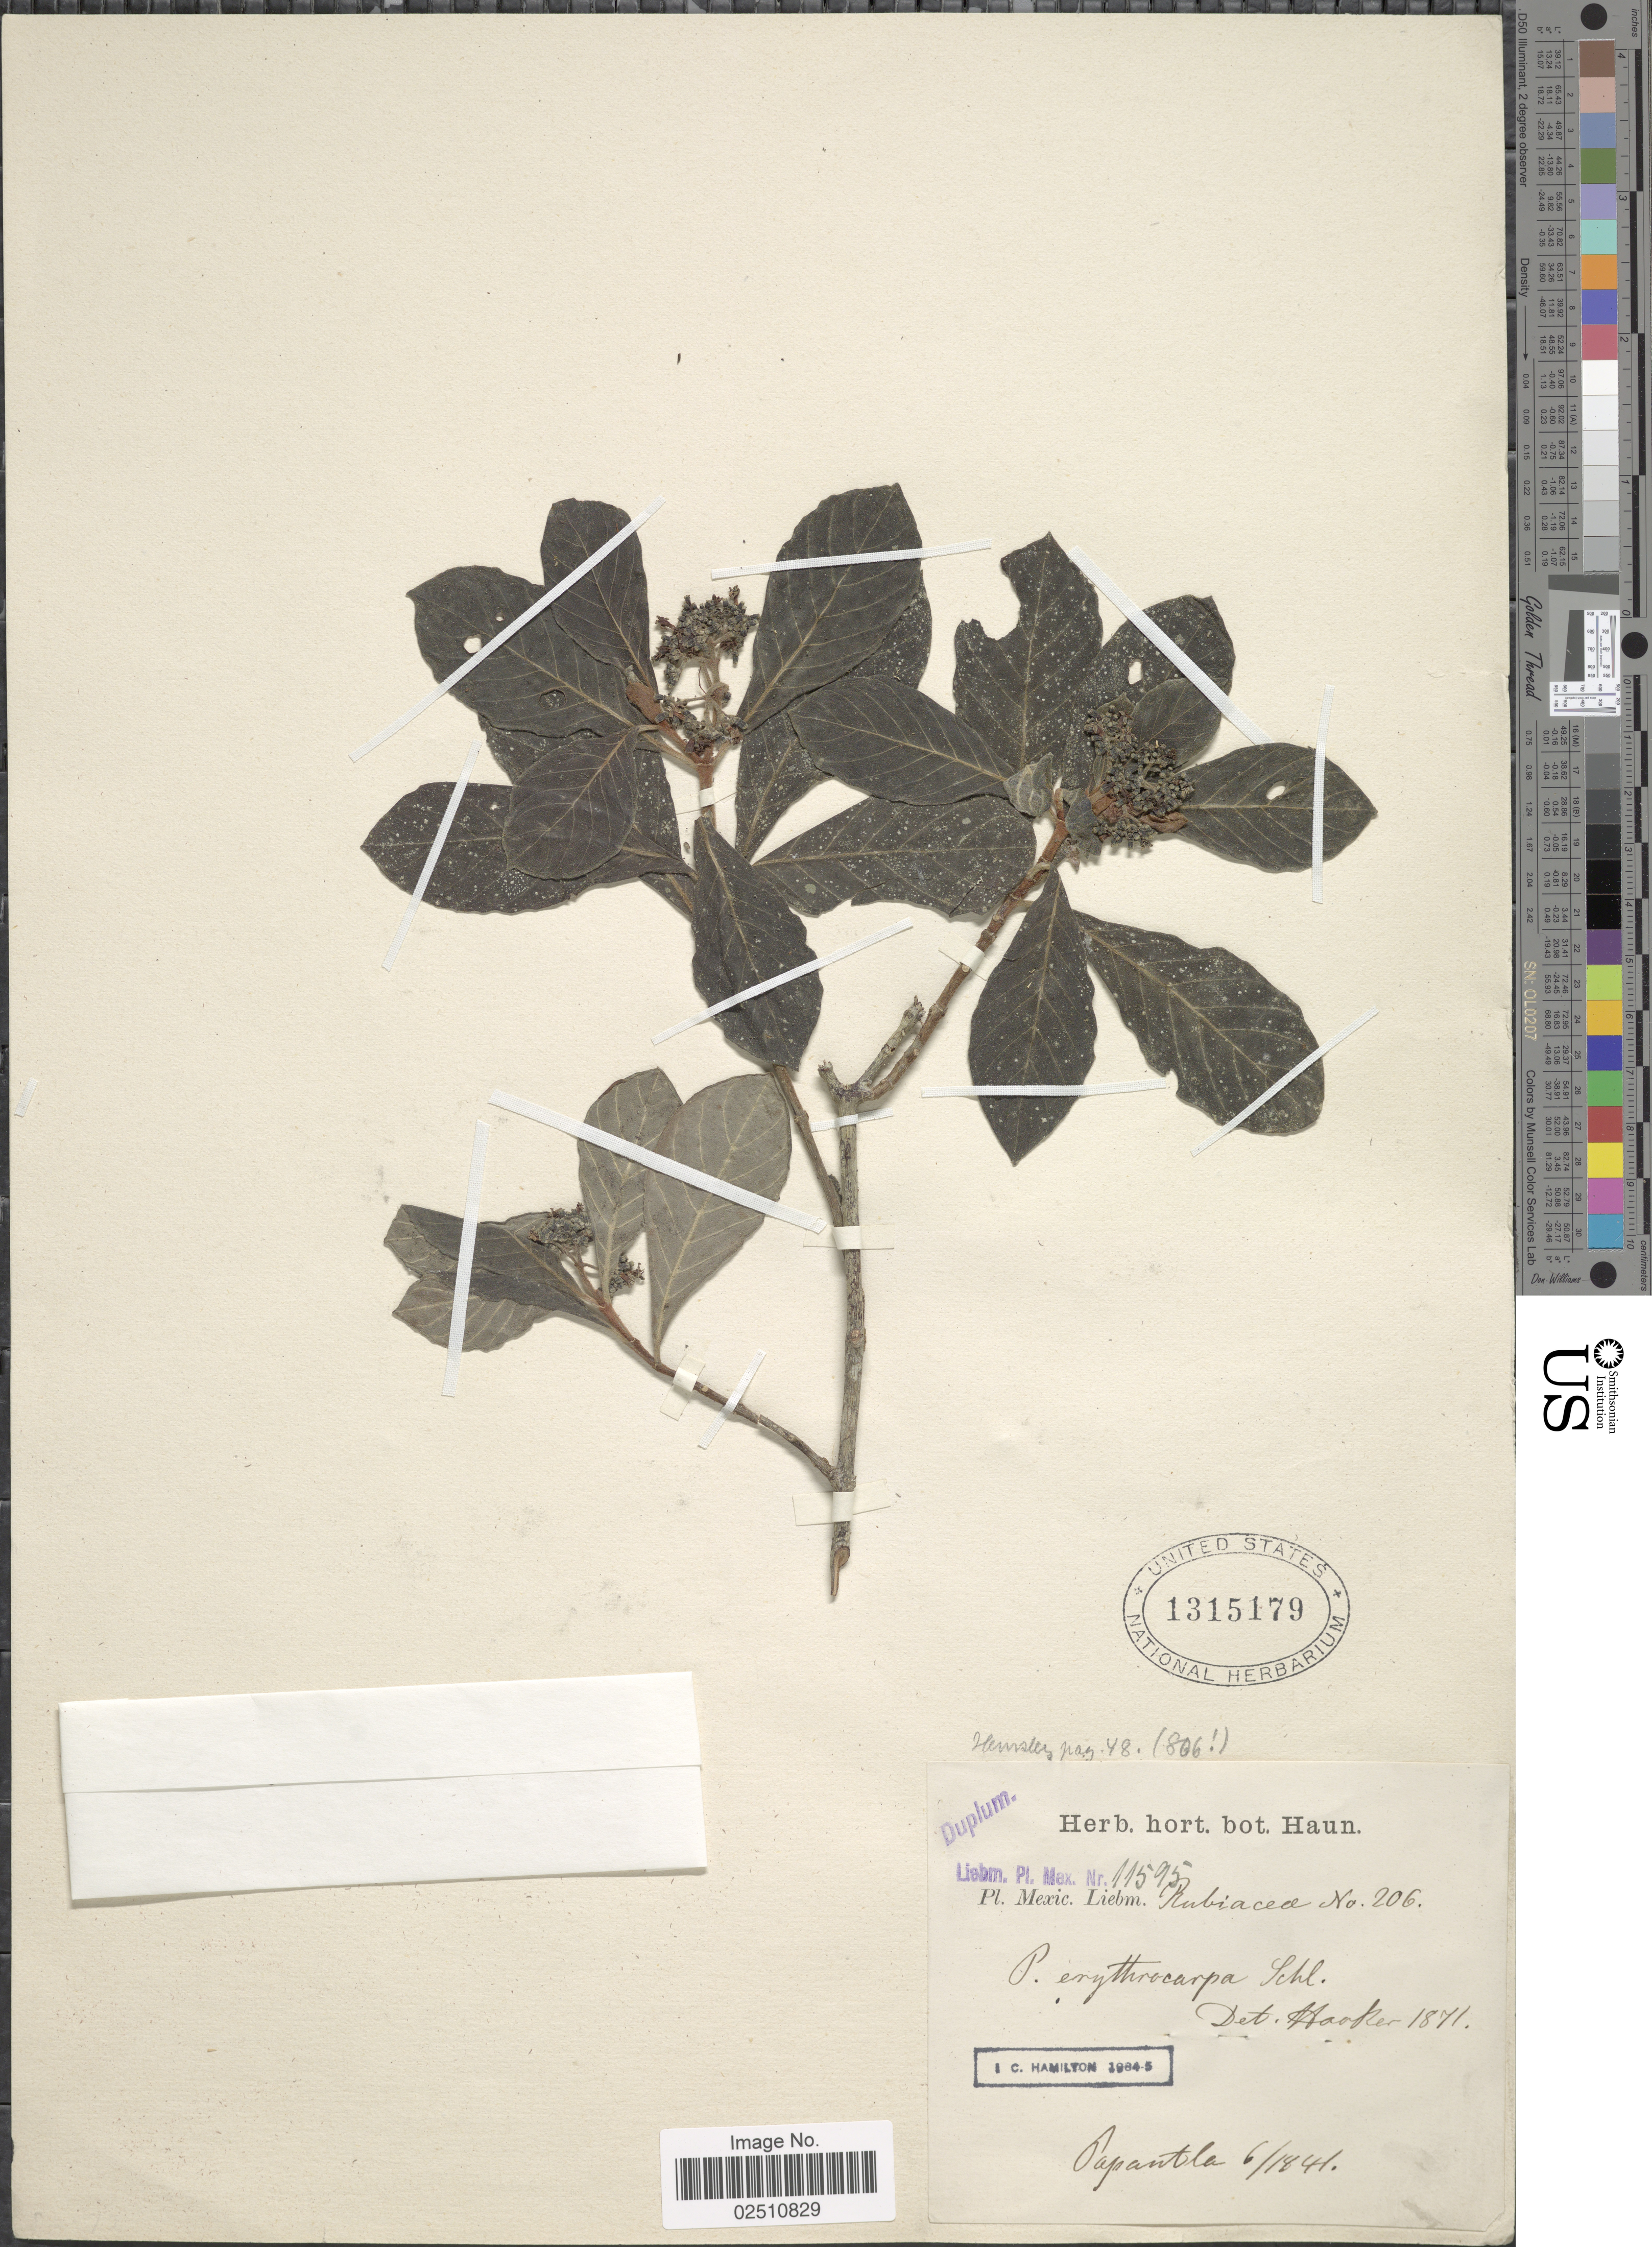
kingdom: Plantae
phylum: Tracheophyta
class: Magnoliopsida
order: Gentianales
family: Rubiaceae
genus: Psychotria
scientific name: Psychotria erythrocarpa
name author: Schltdl.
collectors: Liebmann, --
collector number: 11595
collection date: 1841-06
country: Mexico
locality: Papantla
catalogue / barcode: US 1315179